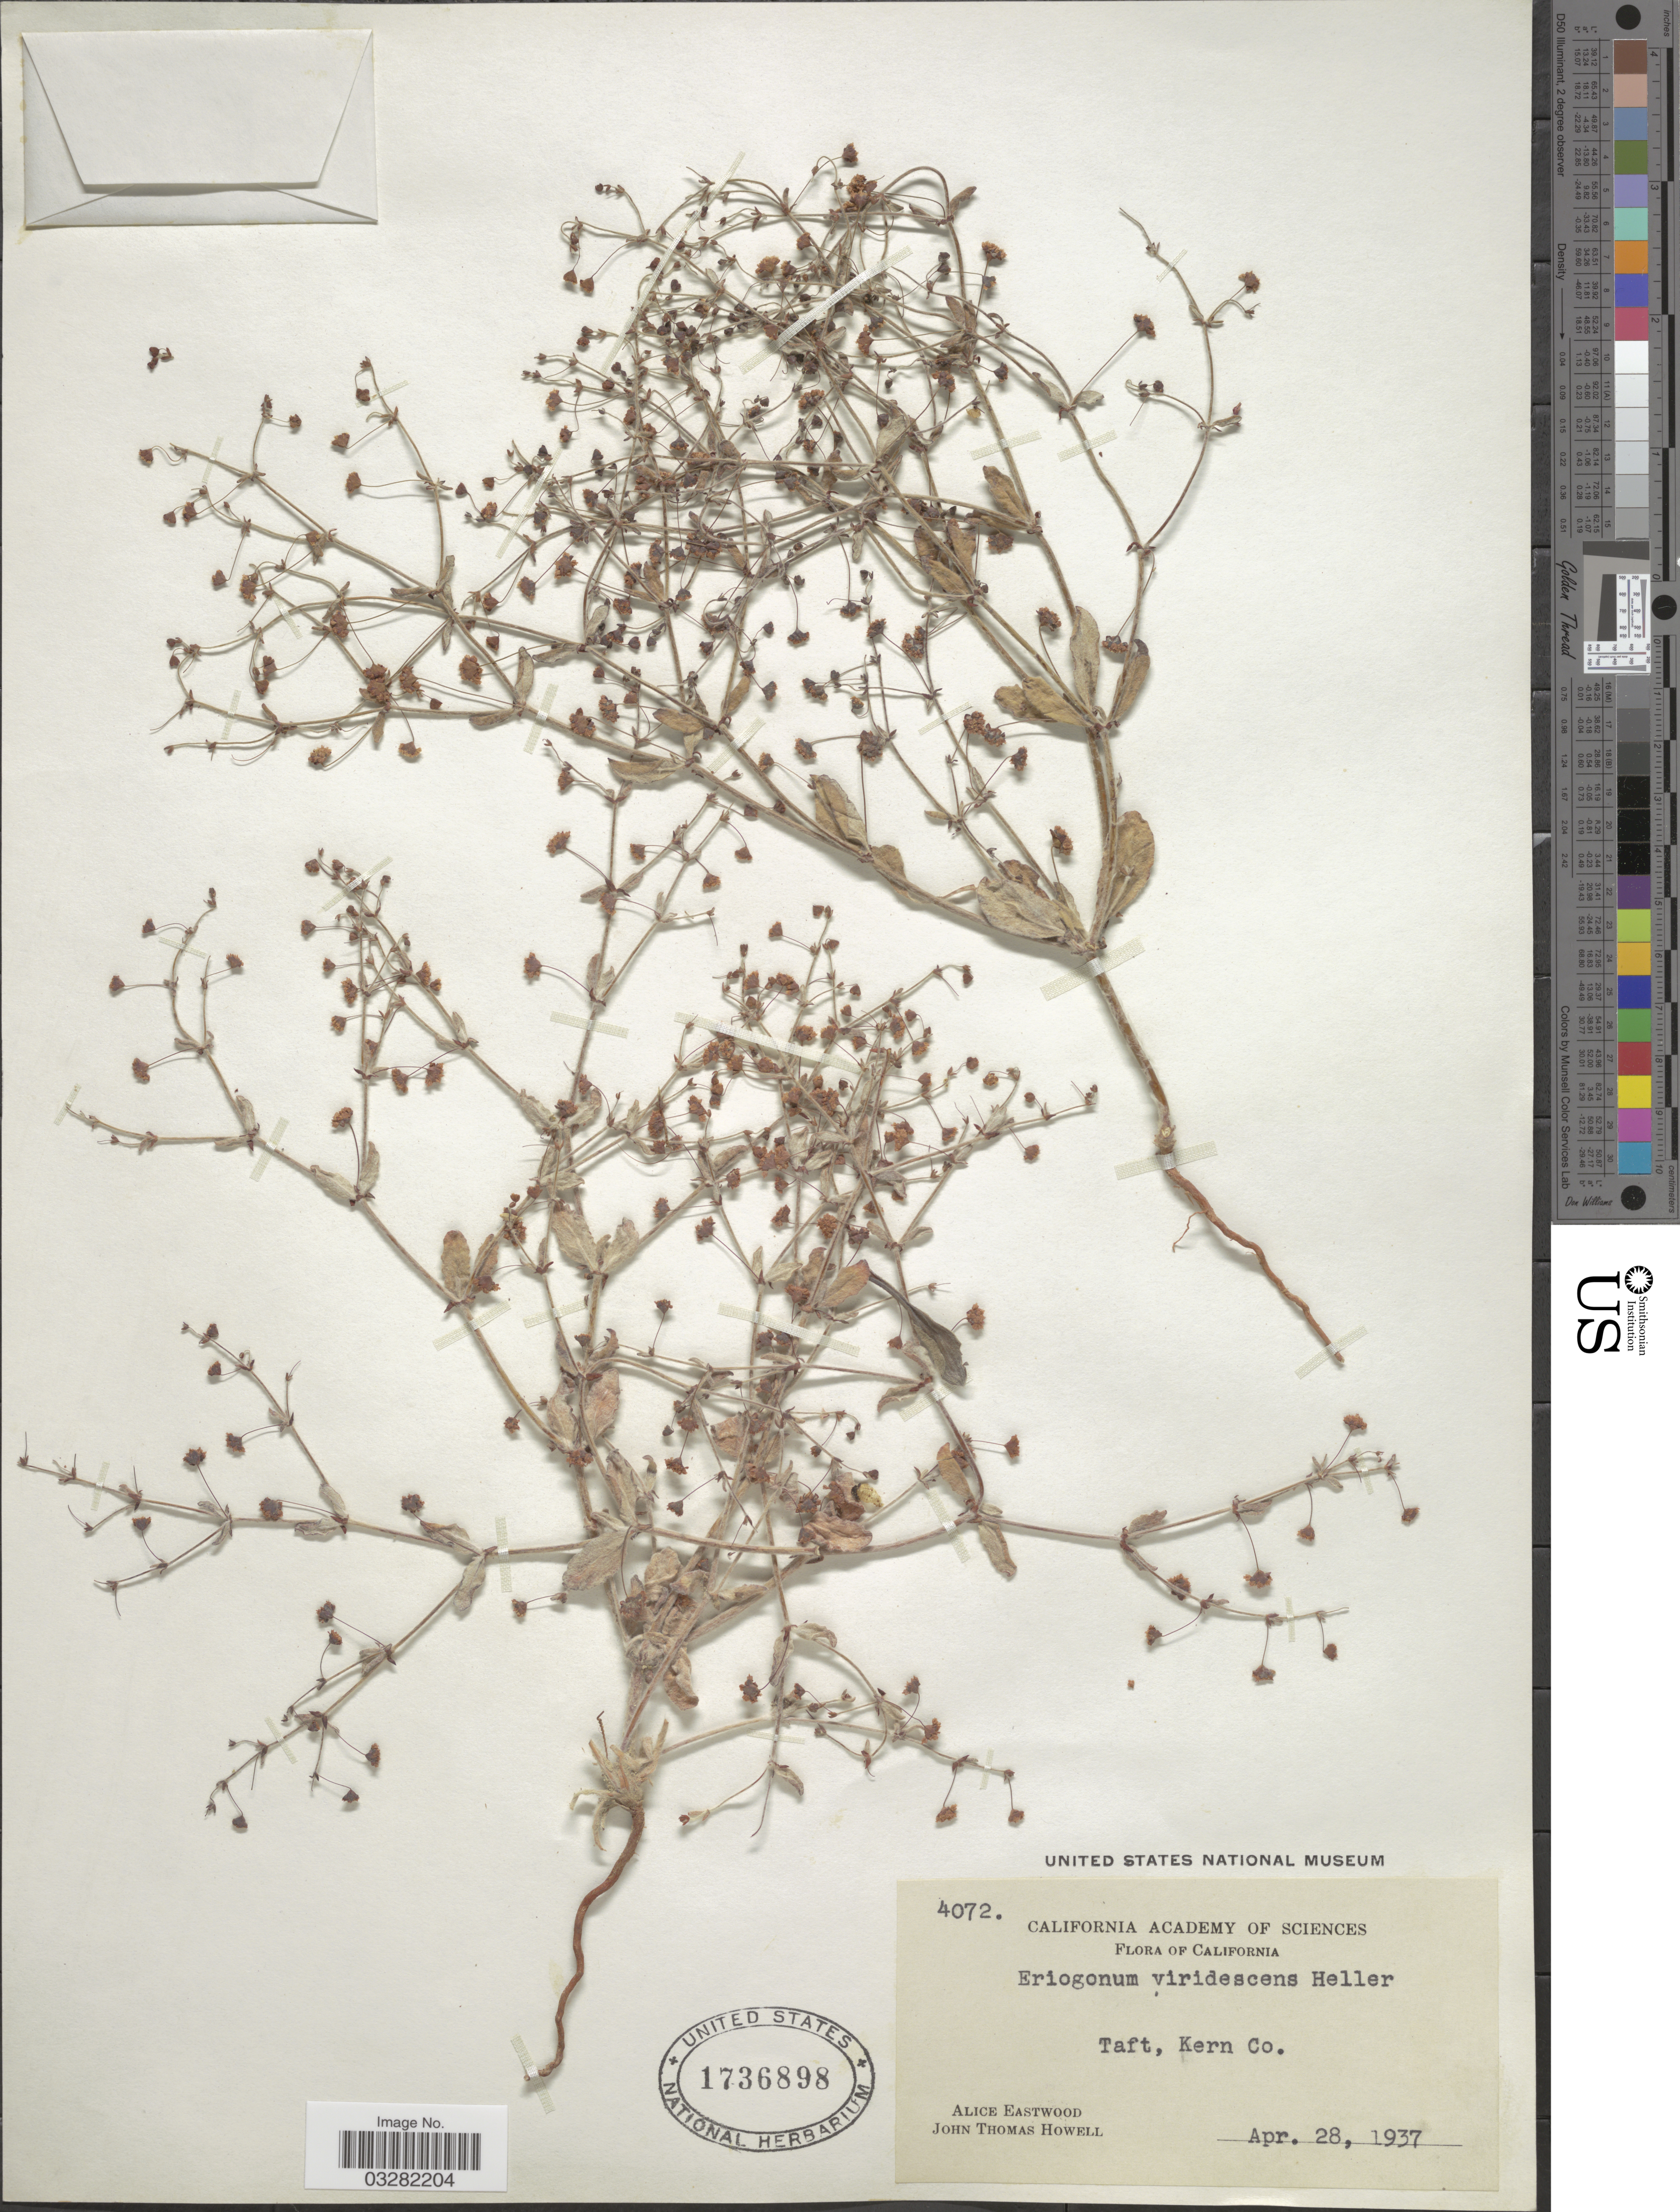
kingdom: Plantae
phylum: Tracheophyta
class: Magnoliopsida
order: Caryophyllales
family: Polygonaceae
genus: Eriogonum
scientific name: Eriogonum viridescens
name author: A. Heller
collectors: A. Eastwood & J. T. Howell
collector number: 4072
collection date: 1937-04-28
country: United States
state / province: California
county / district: Kern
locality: Taft, Kern Co.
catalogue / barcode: US 1736898